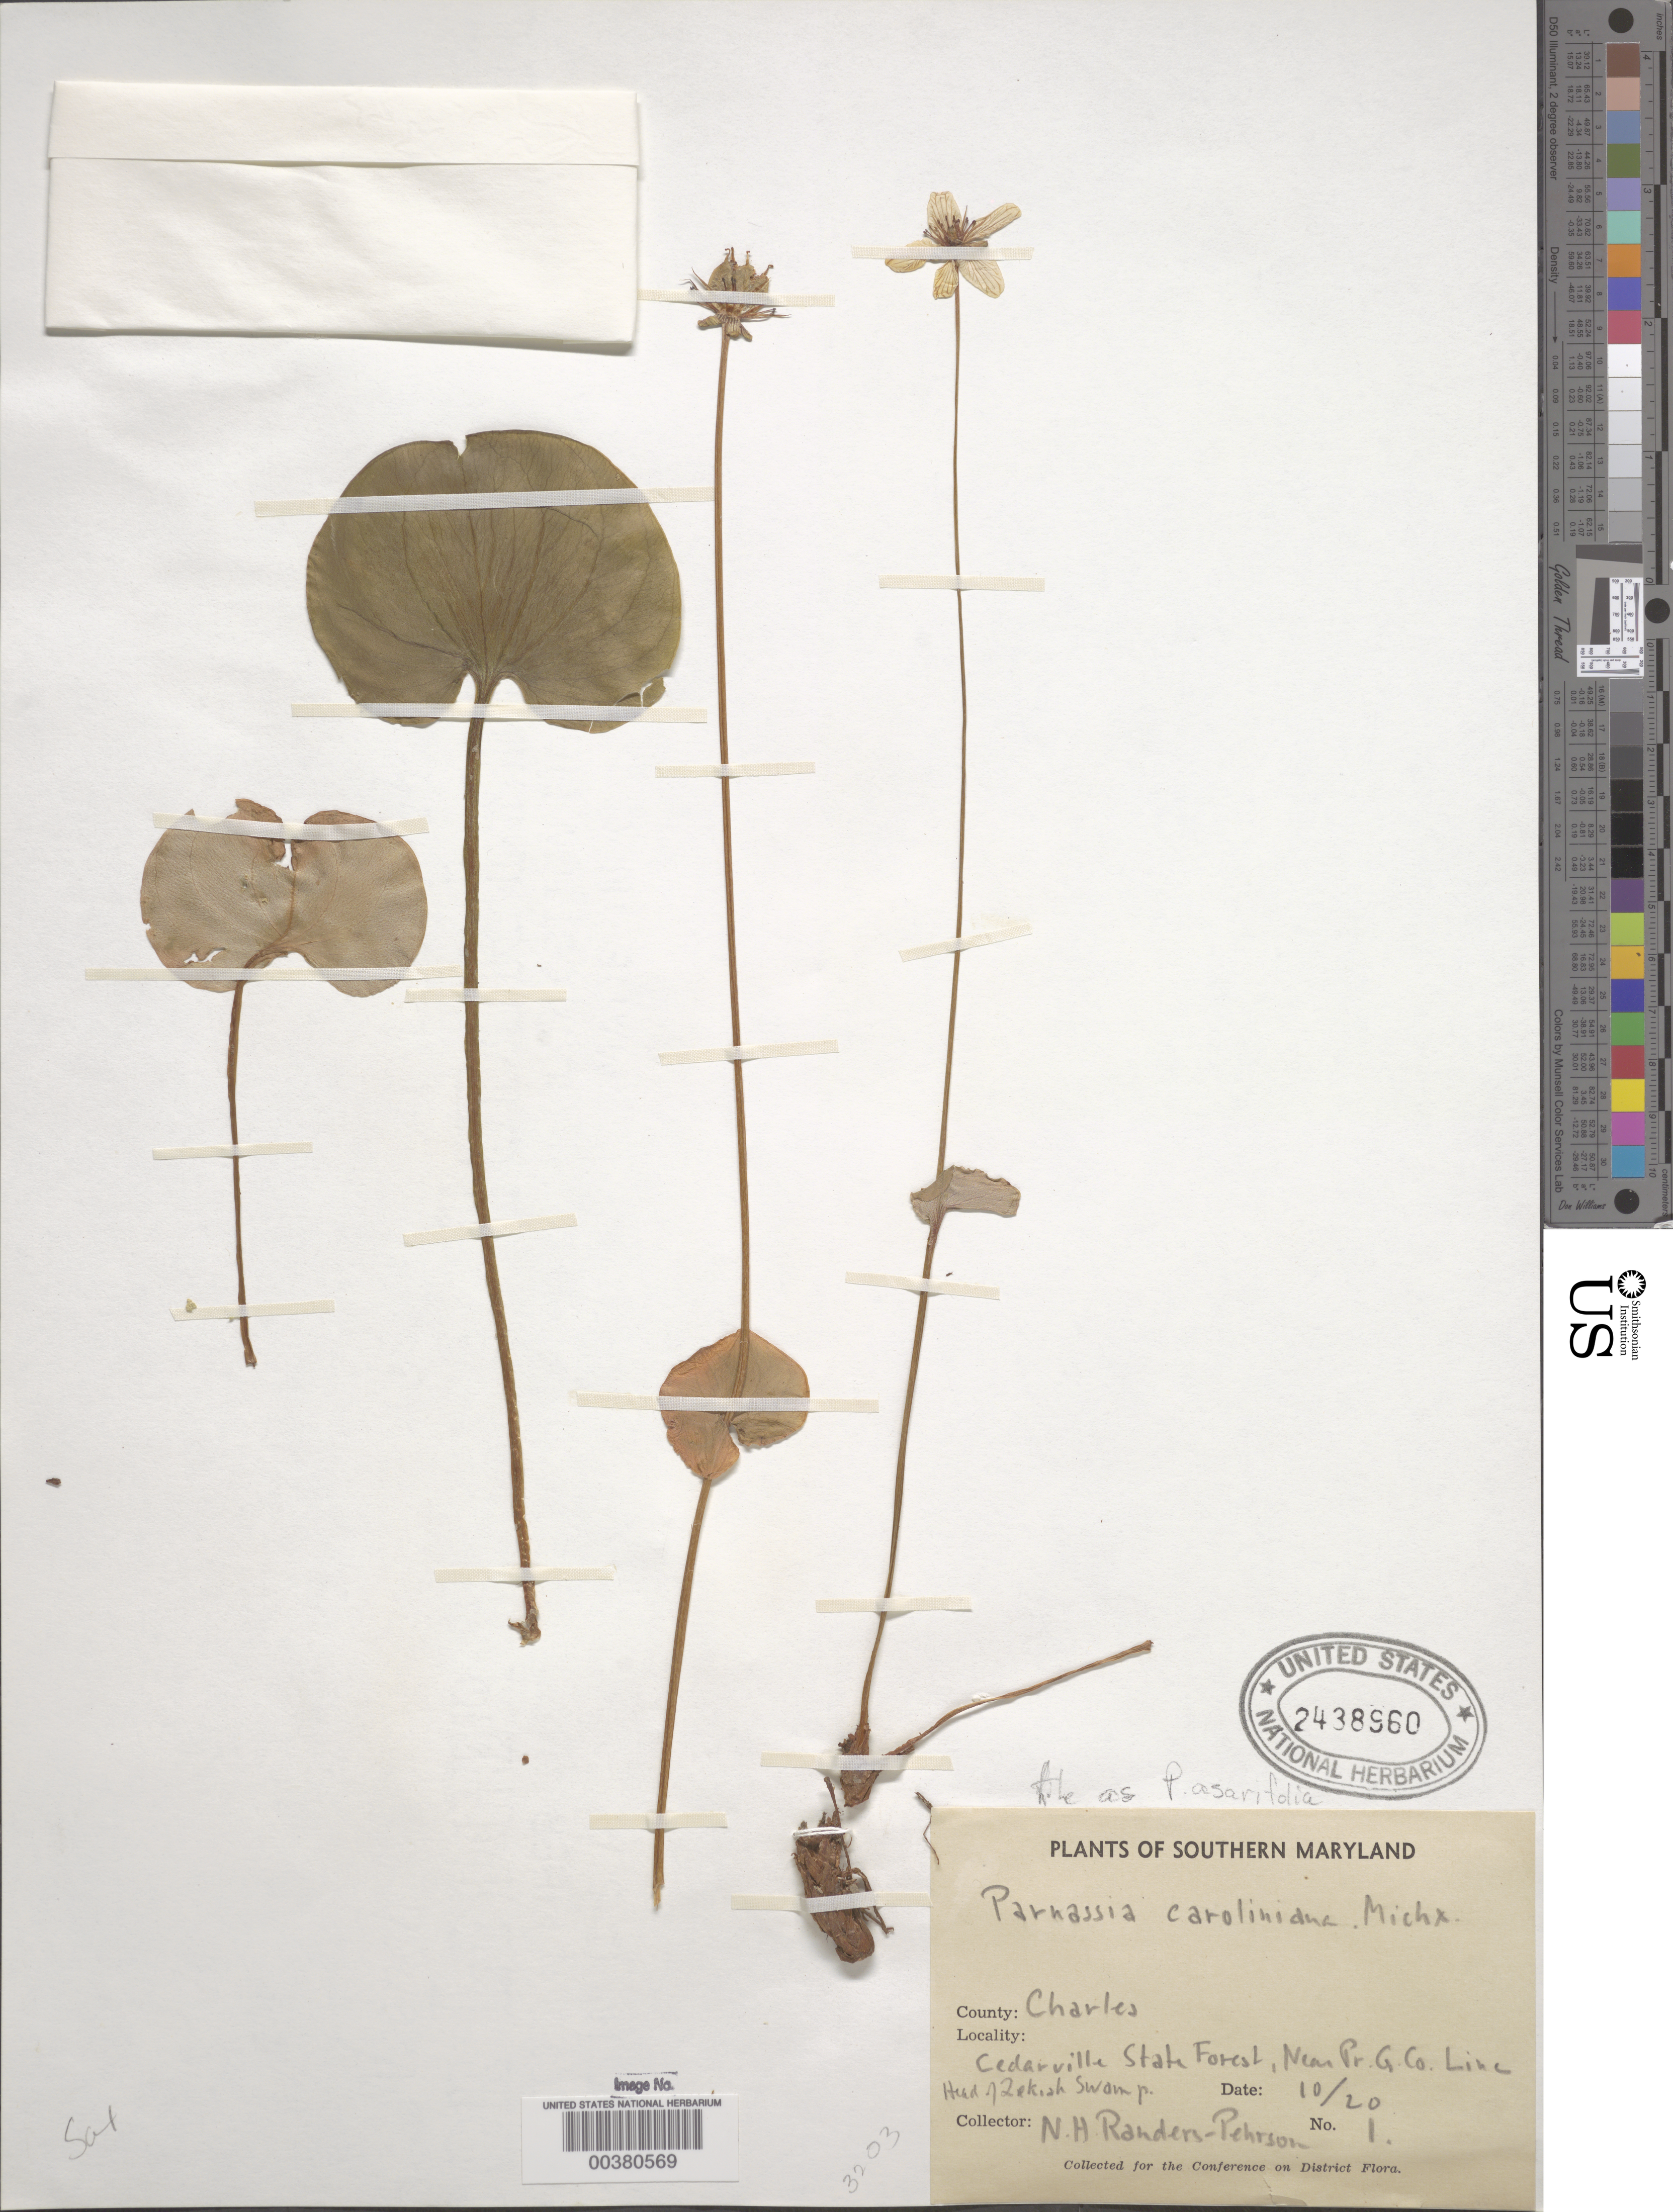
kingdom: Plantae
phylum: Tracheophyta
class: Magnoliopsida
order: Celastrales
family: Parnassiaceae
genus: Parnassia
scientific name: Parnassia asarifolia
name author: Vent.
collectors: N. Randers-pehrson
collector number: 1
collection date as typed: Oct 1920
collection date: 1920-10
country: United States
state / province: Maryland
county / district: Charles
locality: Cedarville State Forest, Zekiah swamp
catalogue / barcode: US 2438960